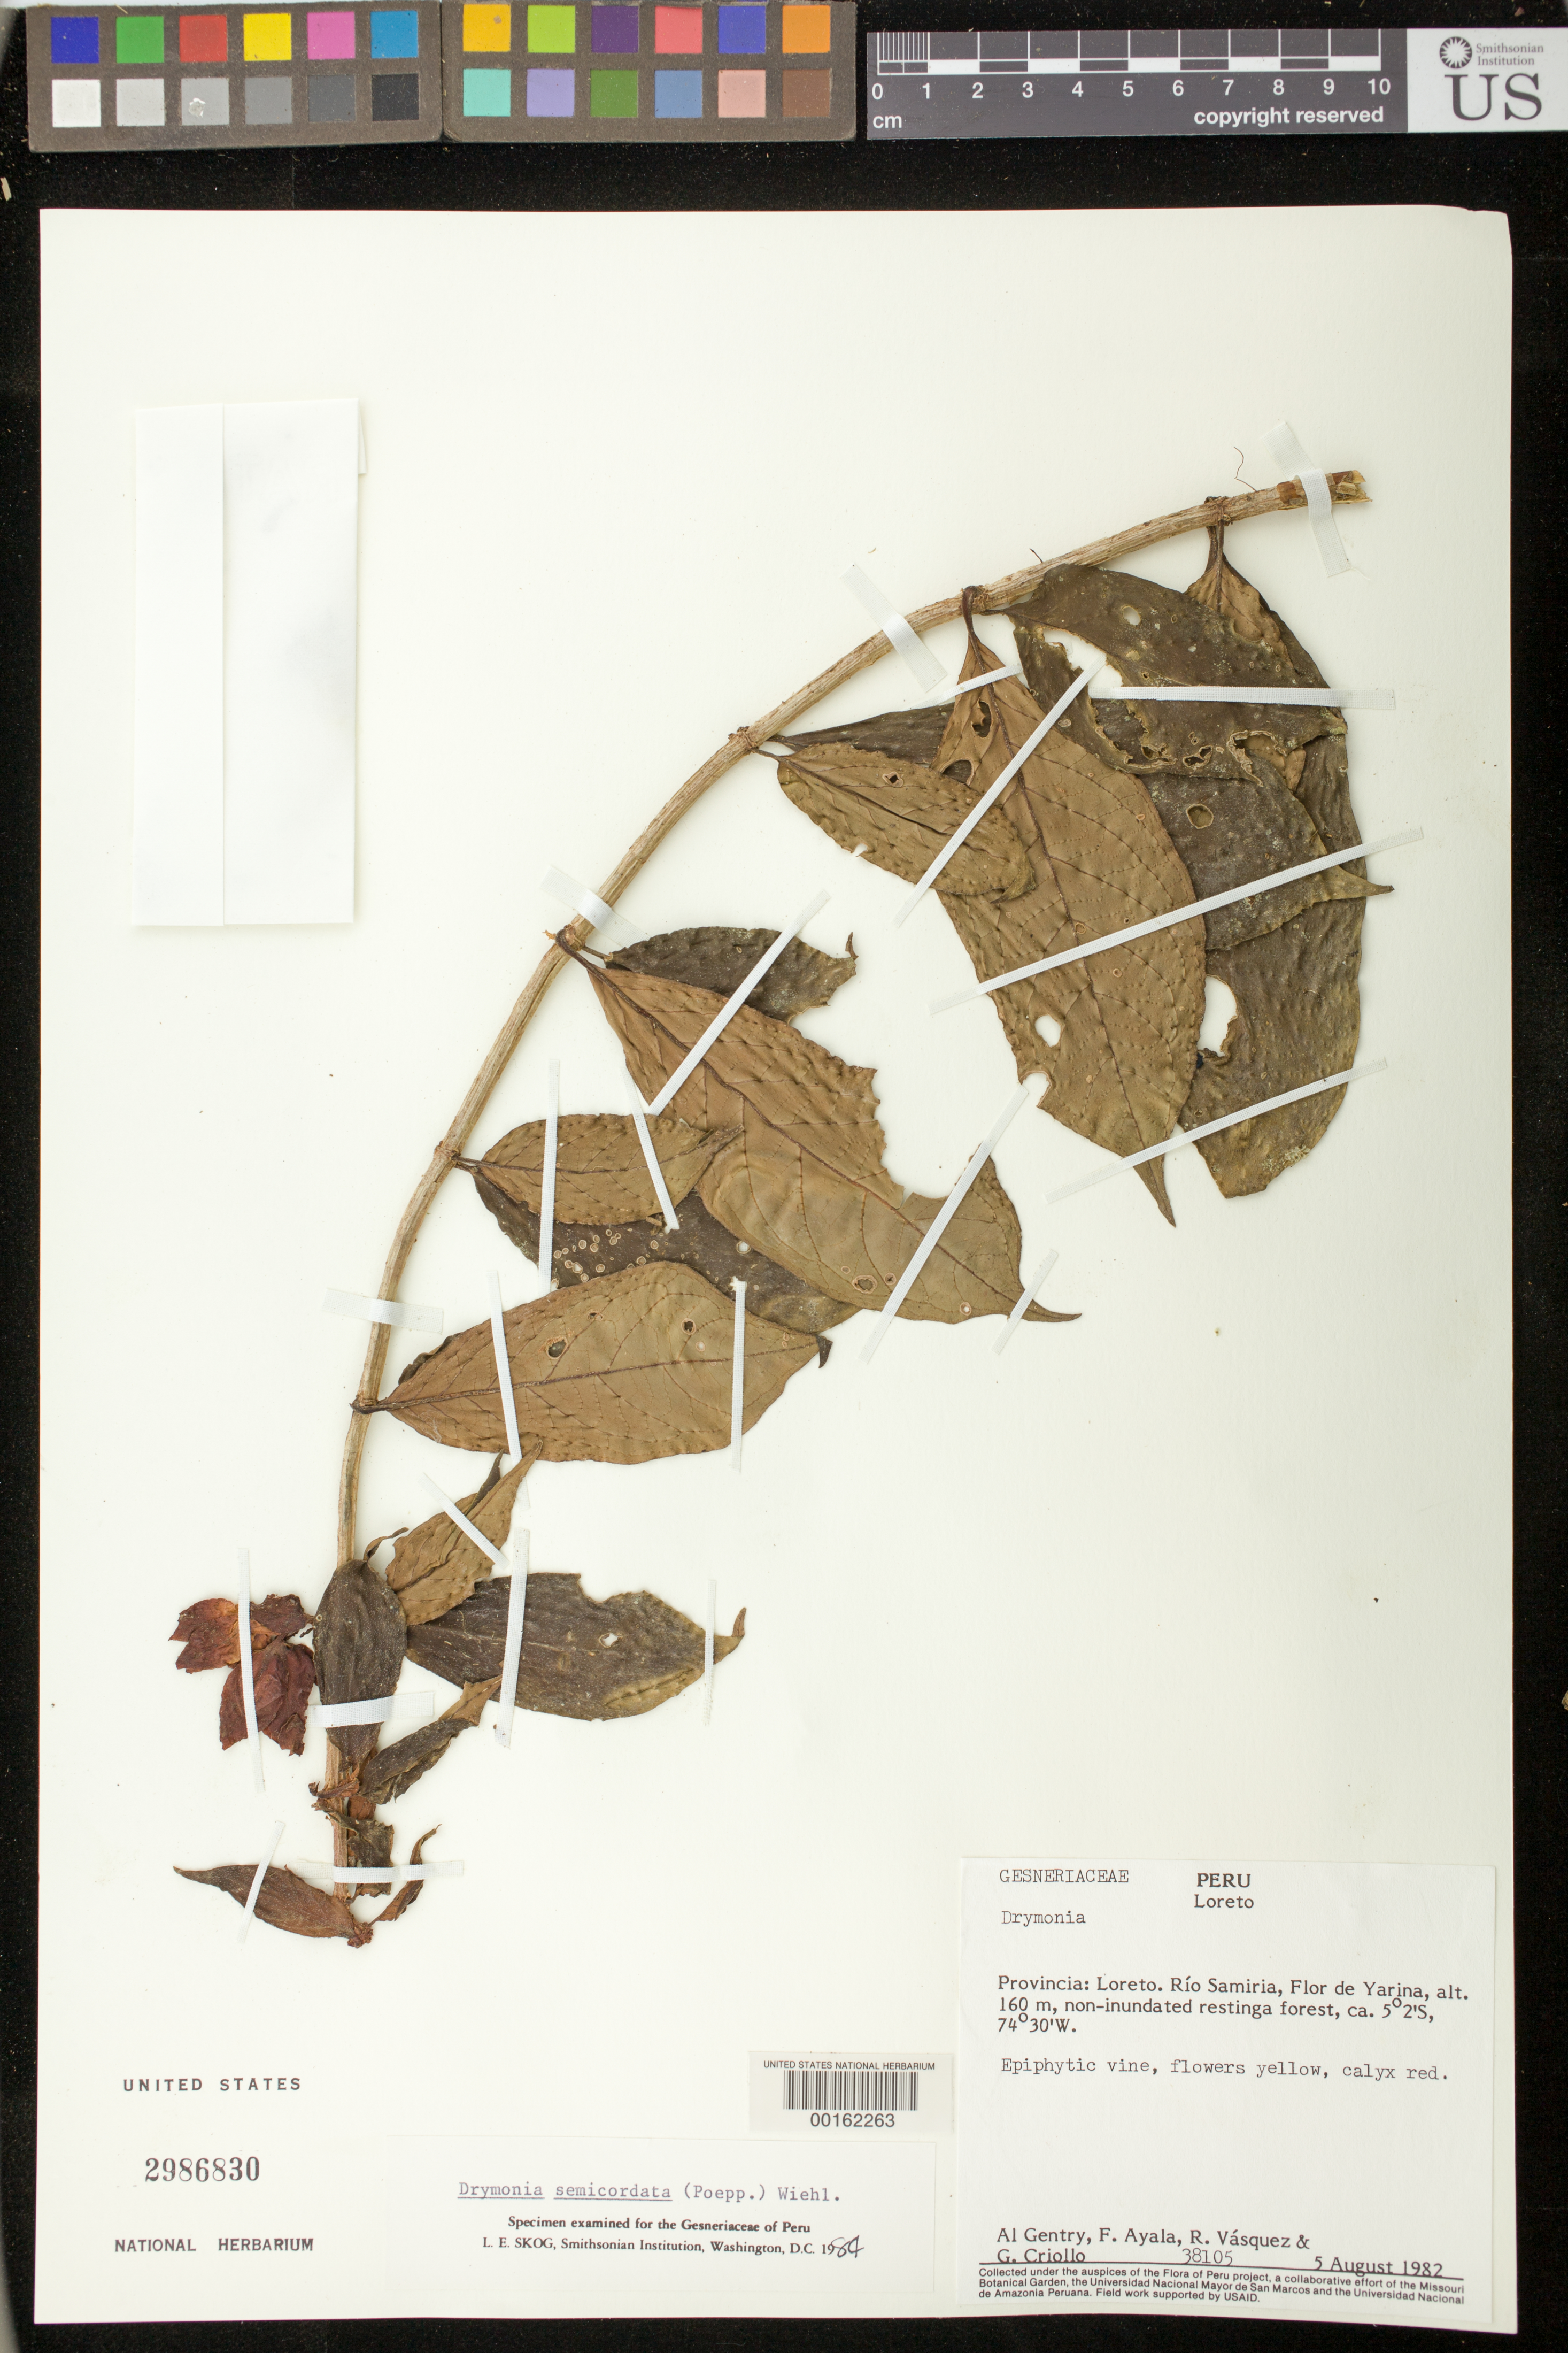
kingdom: Plantae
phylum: Tracheophyta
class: Magnoliopsida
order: Lamiales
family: Gesneriaceae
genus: Drymonia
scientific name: Drymonia semicordata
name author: (Poepp.) Wiehler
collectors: A. H. Gentry & et al.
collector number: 38105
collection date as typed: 05 Aug 1982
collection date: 1982-08-05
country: Peru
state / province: Loreto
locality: Prov. Loreto; Rio Samaria, Flor de Yarina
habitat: Non-inundated restinga forest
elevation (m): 160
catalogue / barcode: US 2986830